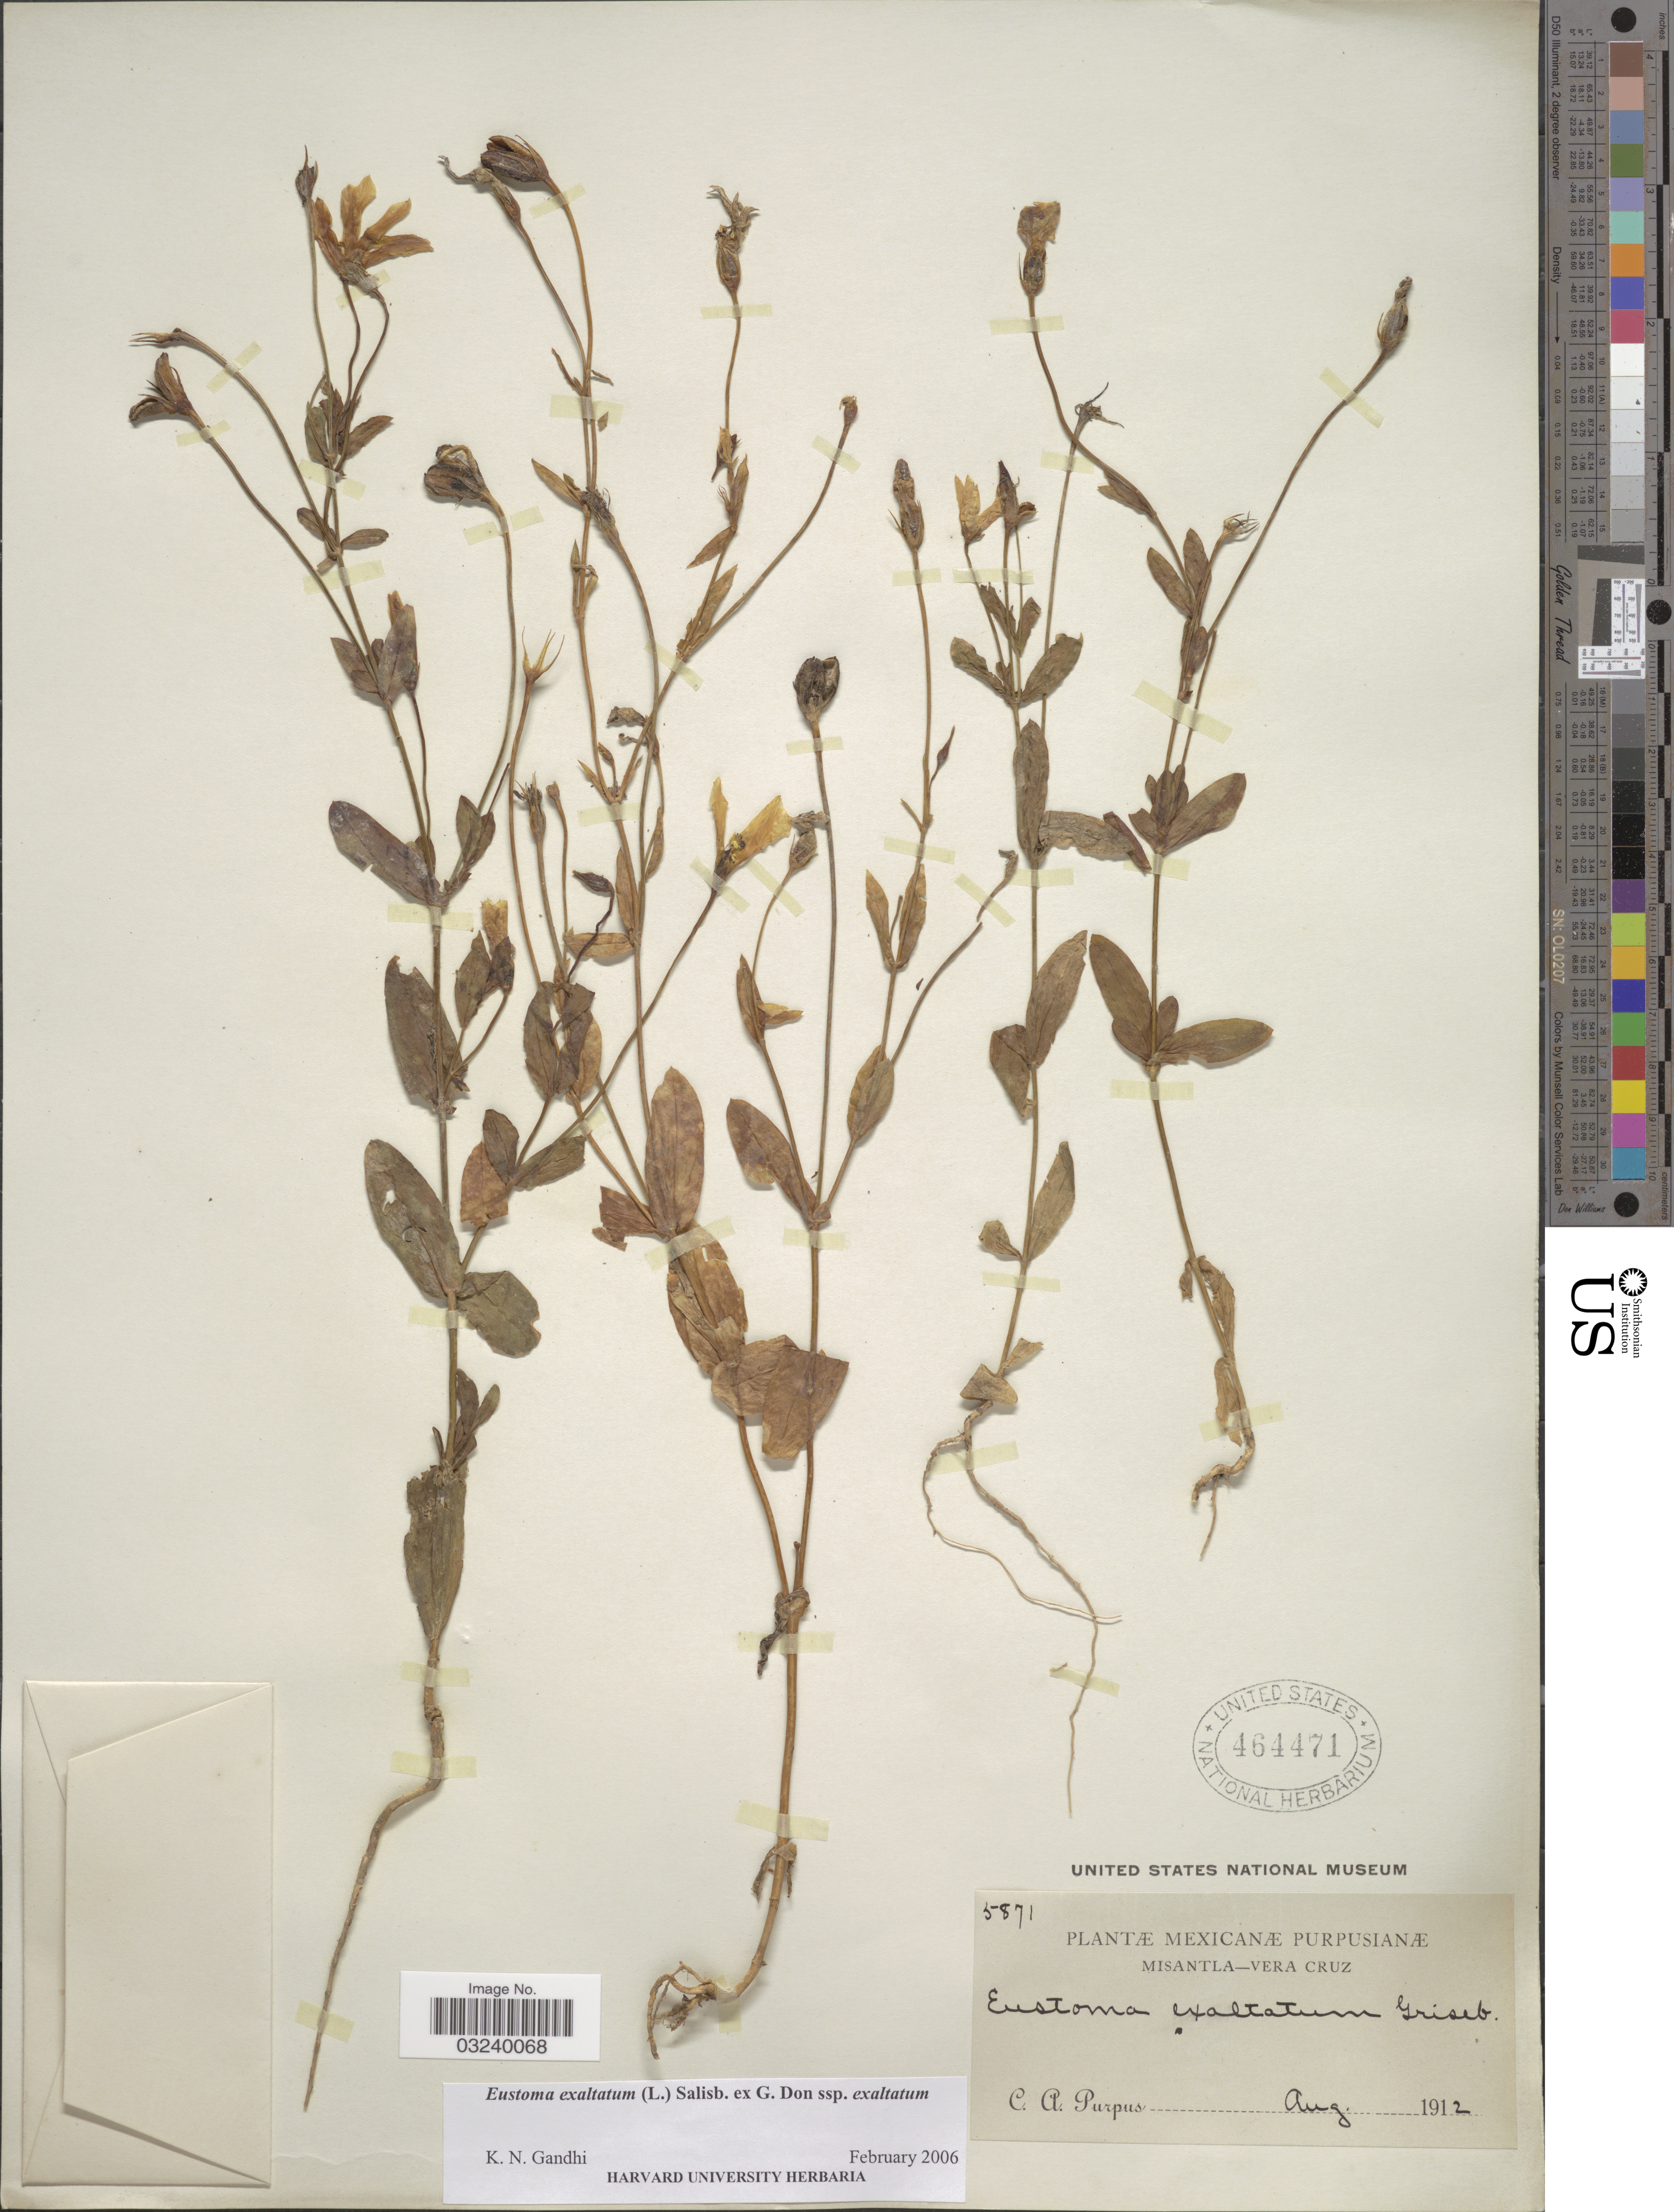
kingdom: Plantae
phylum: Tracheophyta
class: Magnoliopsida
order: Gentianales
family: Gentianaceae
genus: Eustoma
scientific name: Eustoma exaltatum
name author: (L.) Salisb. ex Don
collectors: C. A. Purpus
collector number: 5871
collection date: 1912-08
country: Mexico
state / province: Veracruz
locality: Misantla, Vera Cruz.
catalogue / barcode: US 464471